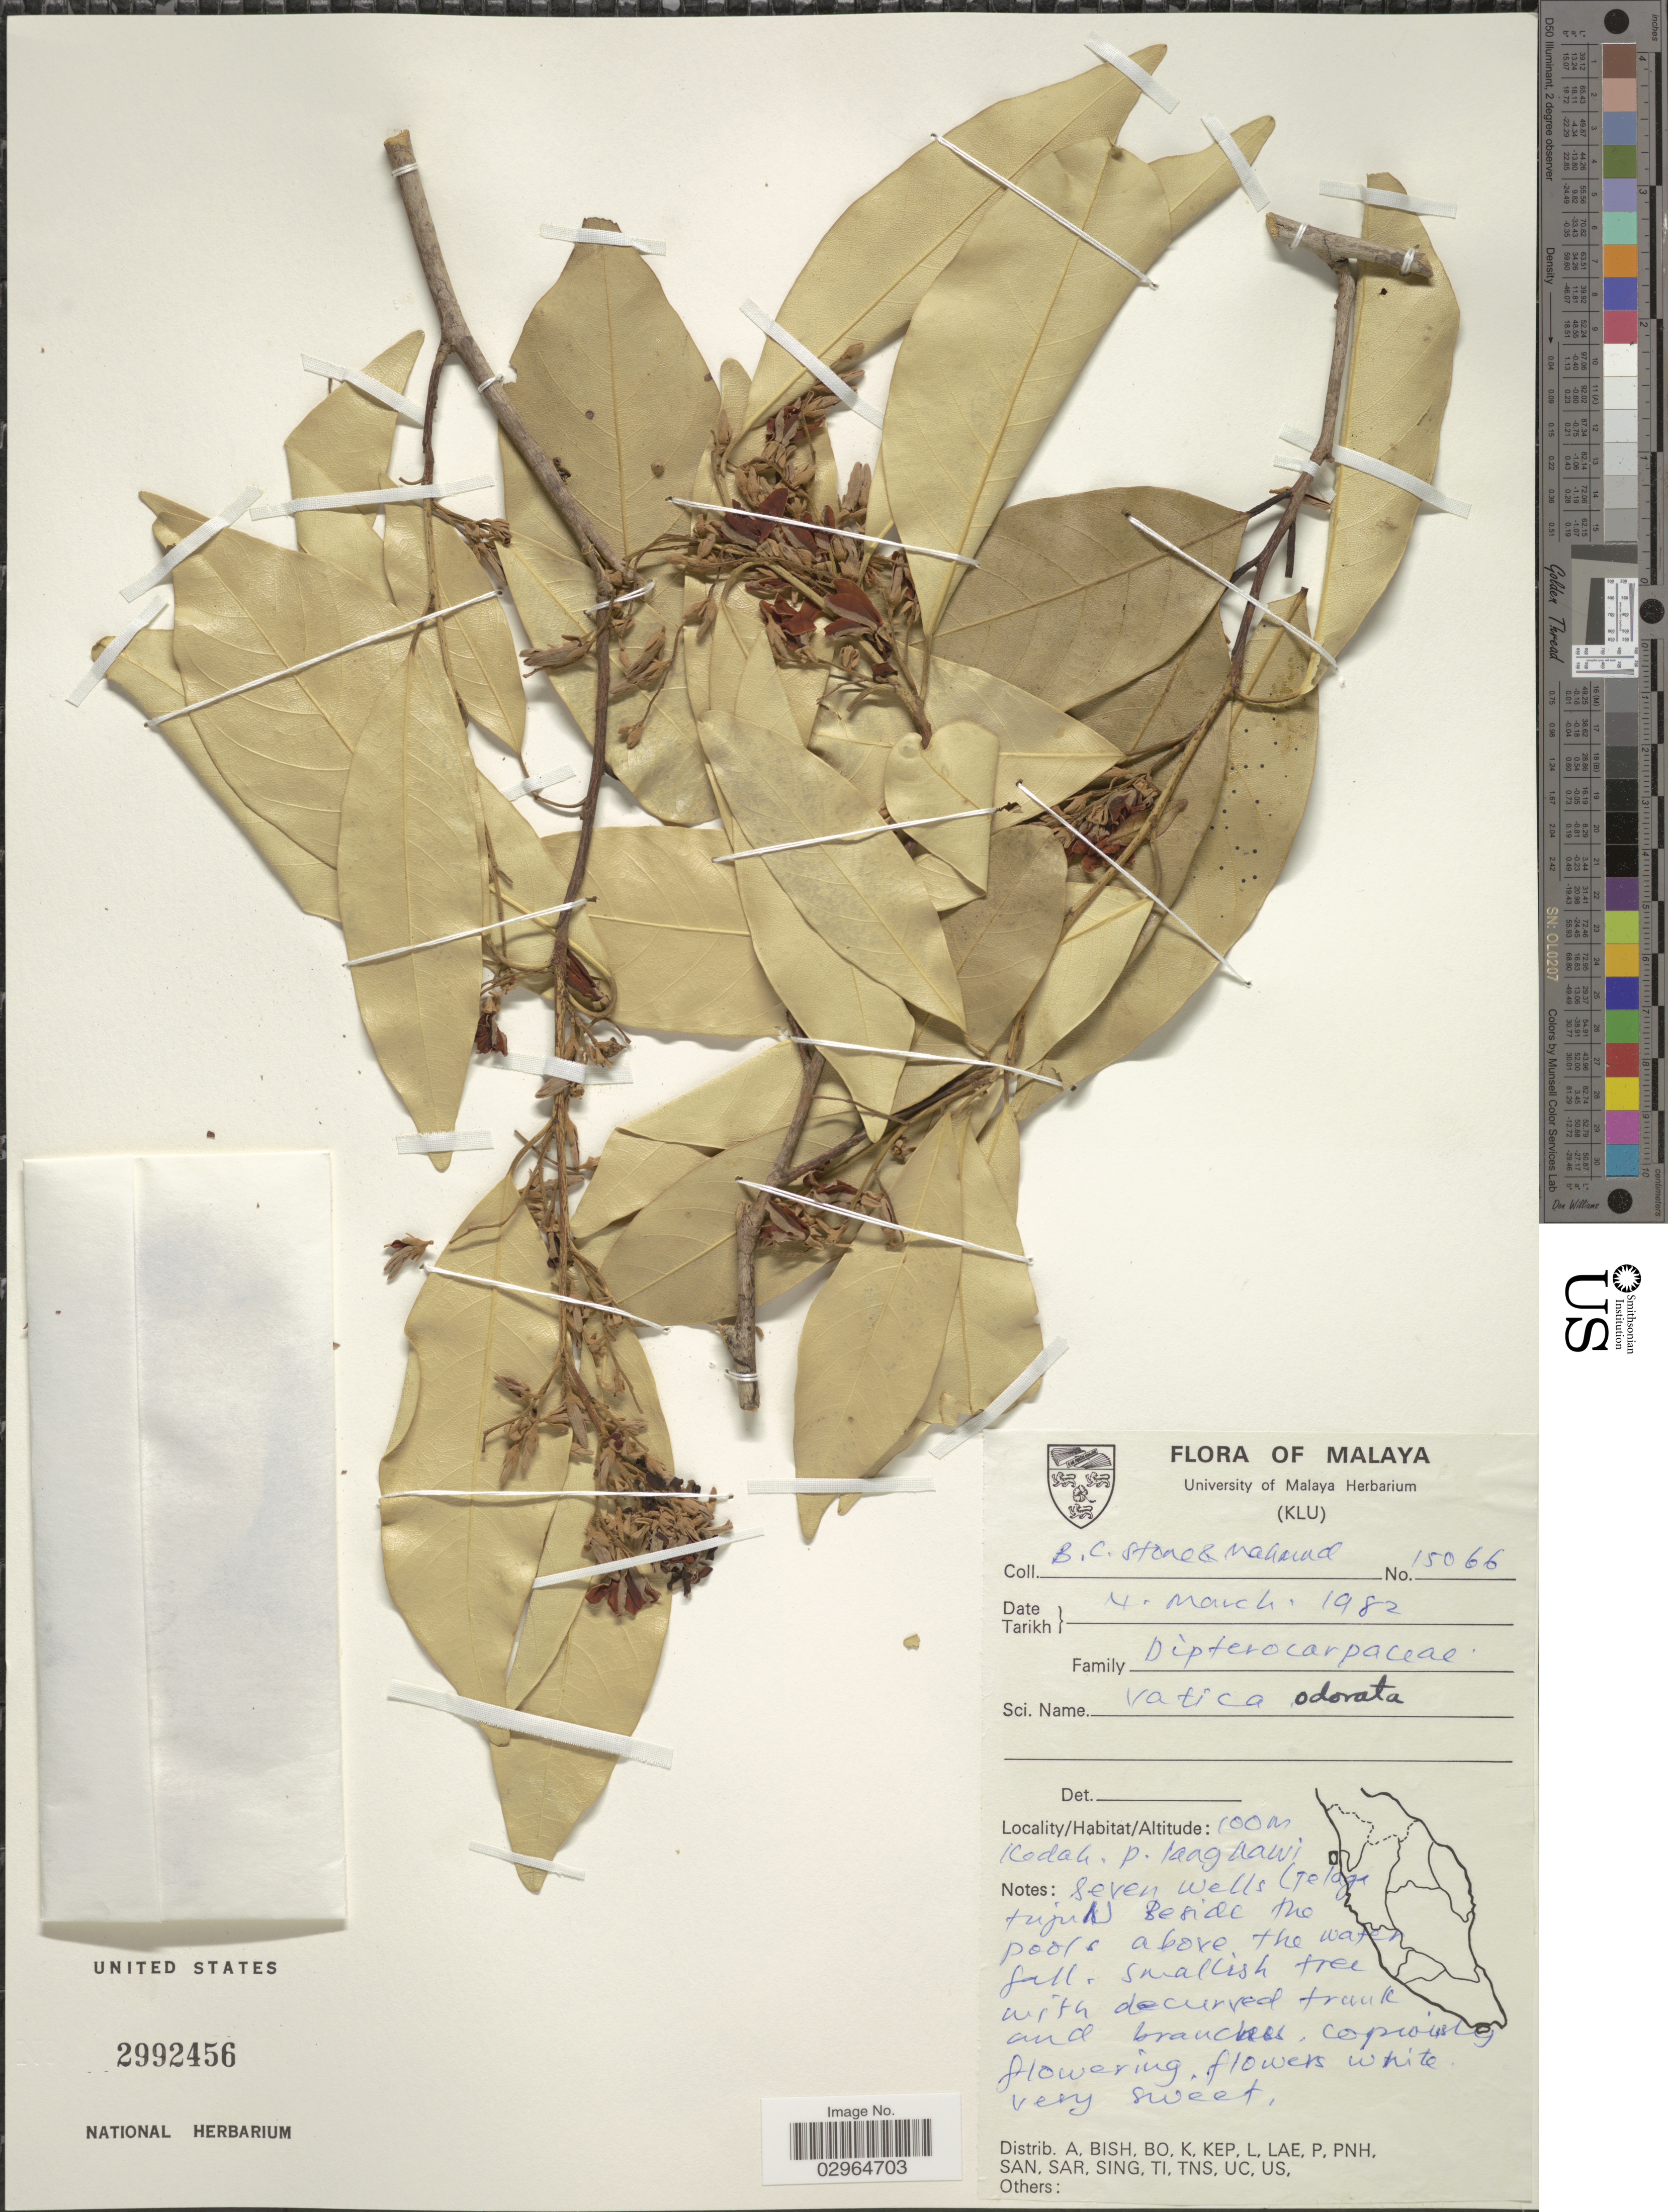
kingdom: Plantae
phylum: Tracheophyta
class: Magnoliopsida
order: Malvales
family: Dipterocarpaceae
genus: Vatica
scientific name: Vatica odorata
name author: (Griff.) Symington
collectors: B. C. Stone & -. Mahmud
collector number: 15066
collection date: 1982-03-04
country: Malaysia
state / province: Kedah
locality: Malaya. P. Langkawi Telagi.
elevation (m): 100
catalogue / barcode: US 2992456